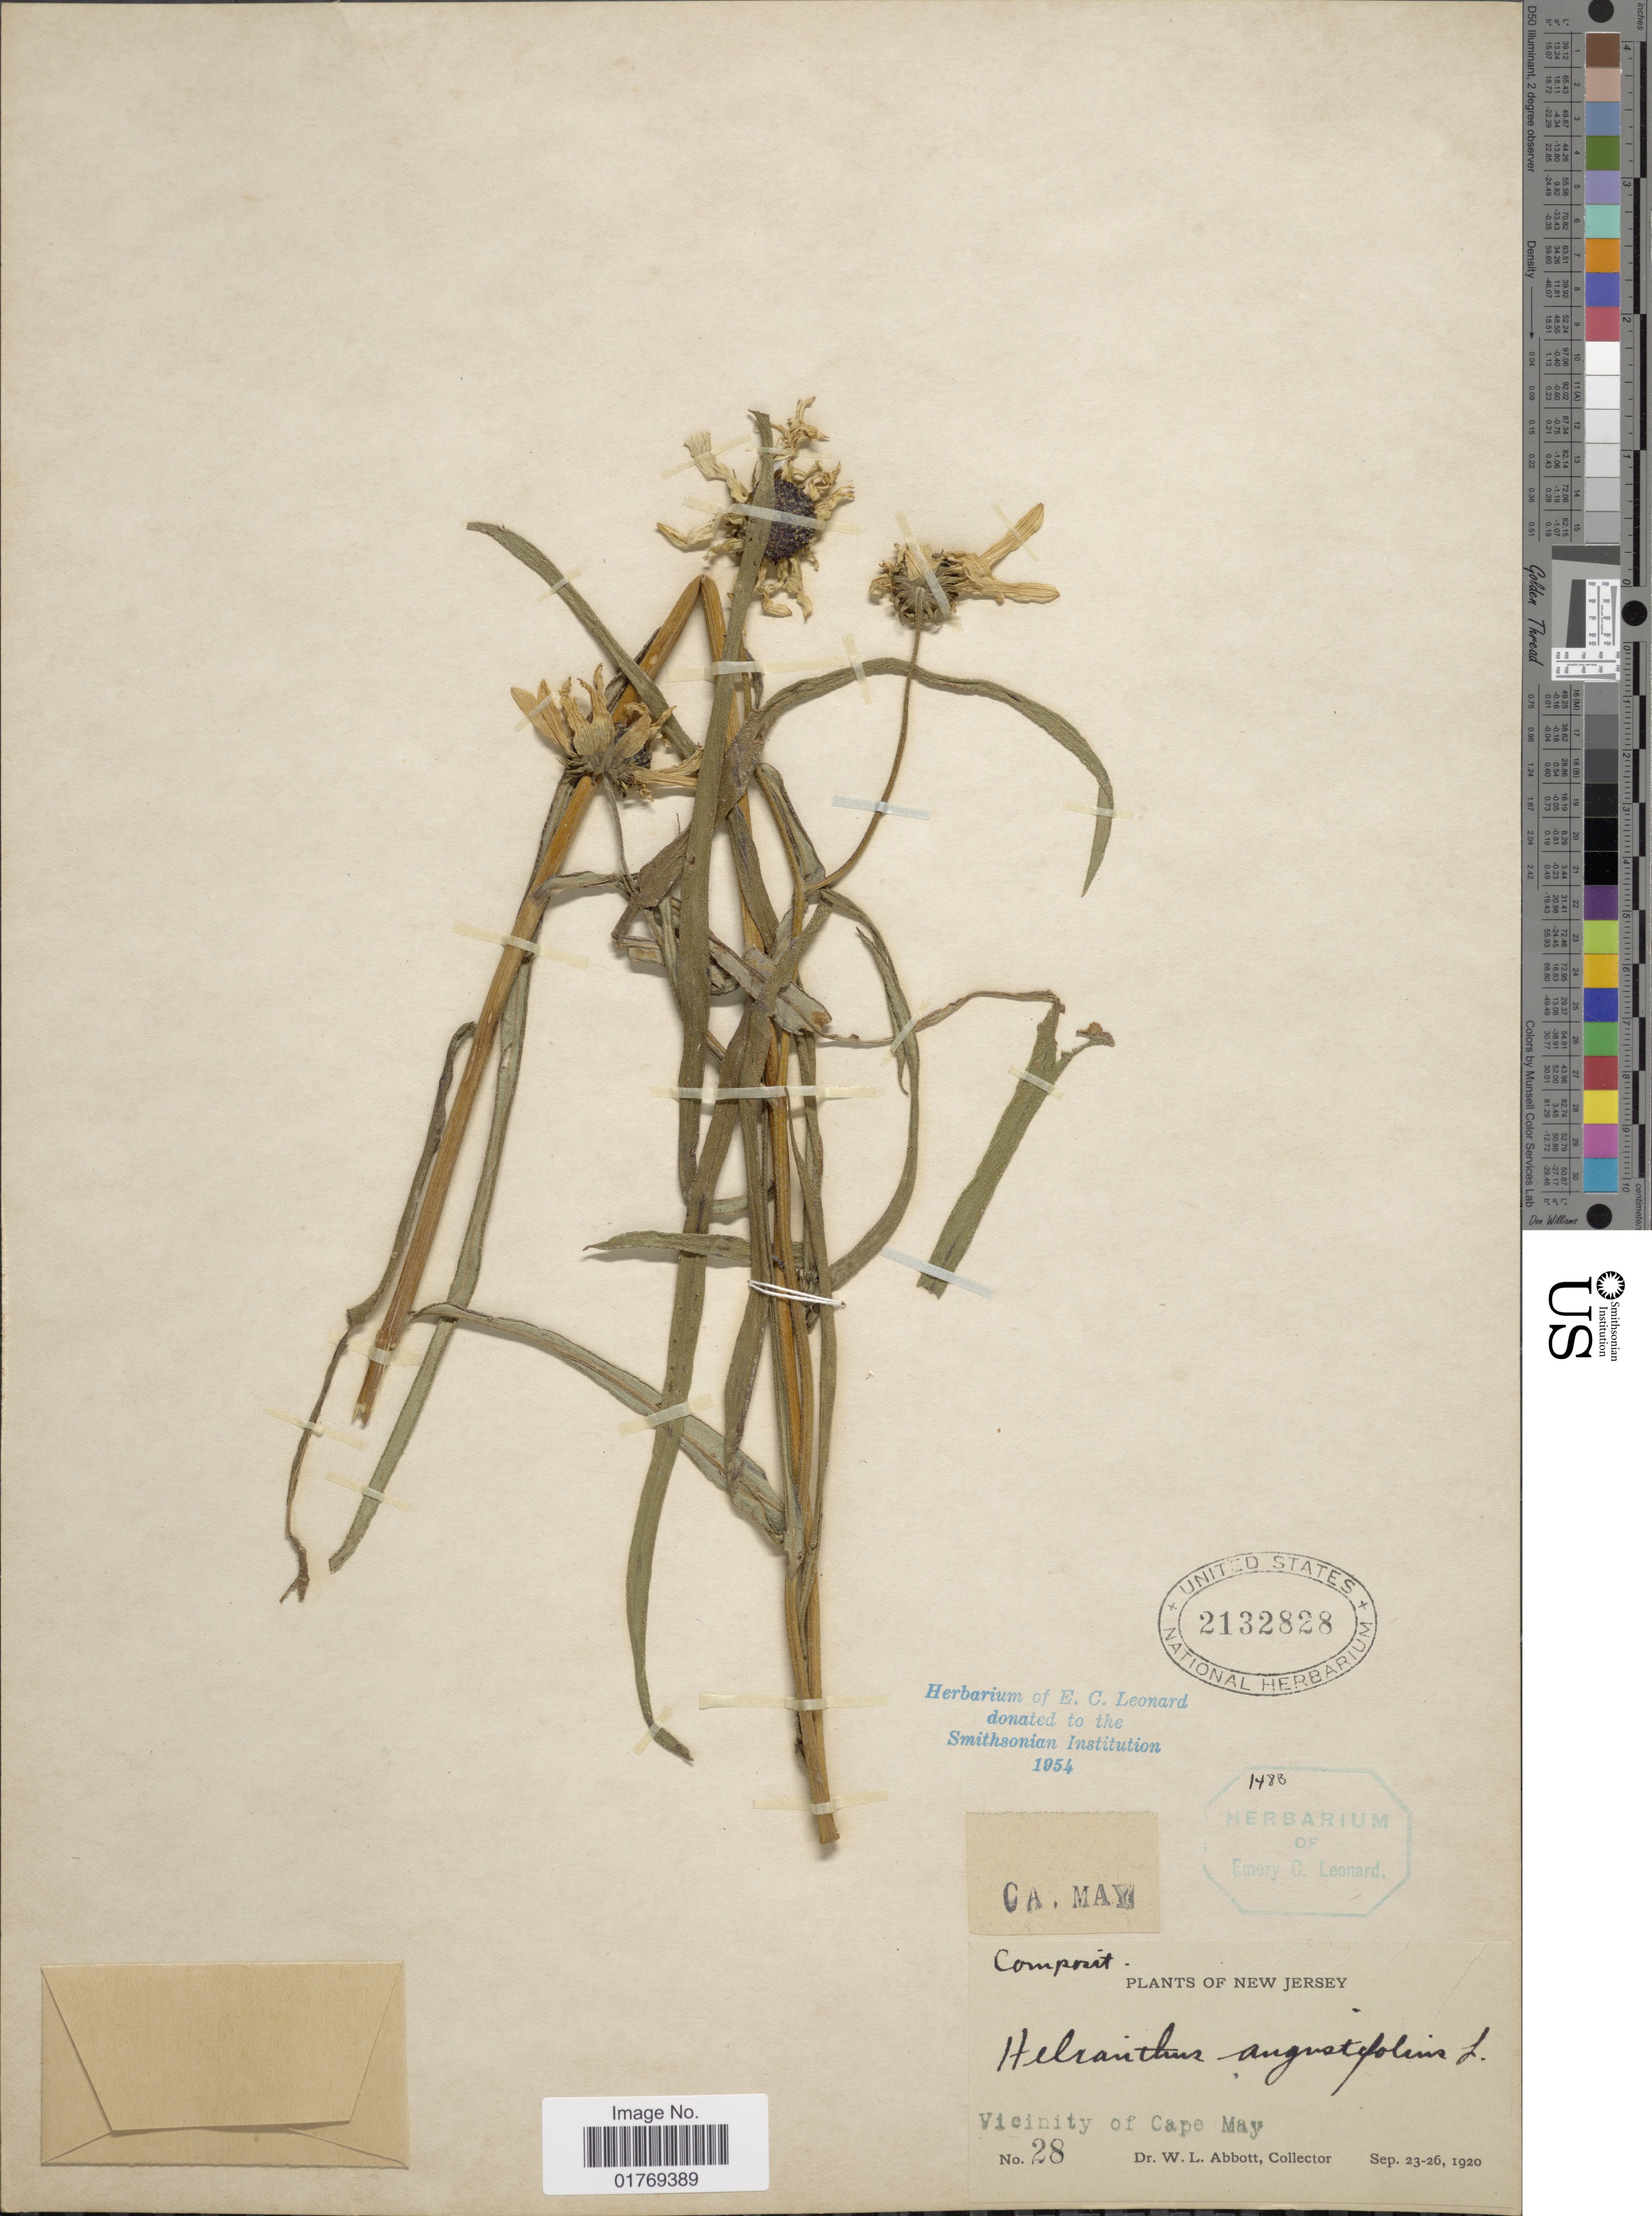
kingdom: Plantae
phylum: Tracheophyta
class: Magnoliopsida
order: Asterales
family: Asteraceae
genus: Helianthus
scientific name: Helianthus angustifolius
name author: L.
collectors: W. L. Abbott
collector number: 28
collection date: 1920-09-23/1920-09-26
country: United States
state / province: New Jersey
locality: Vicinity of Cape May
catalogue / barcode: US 2132828